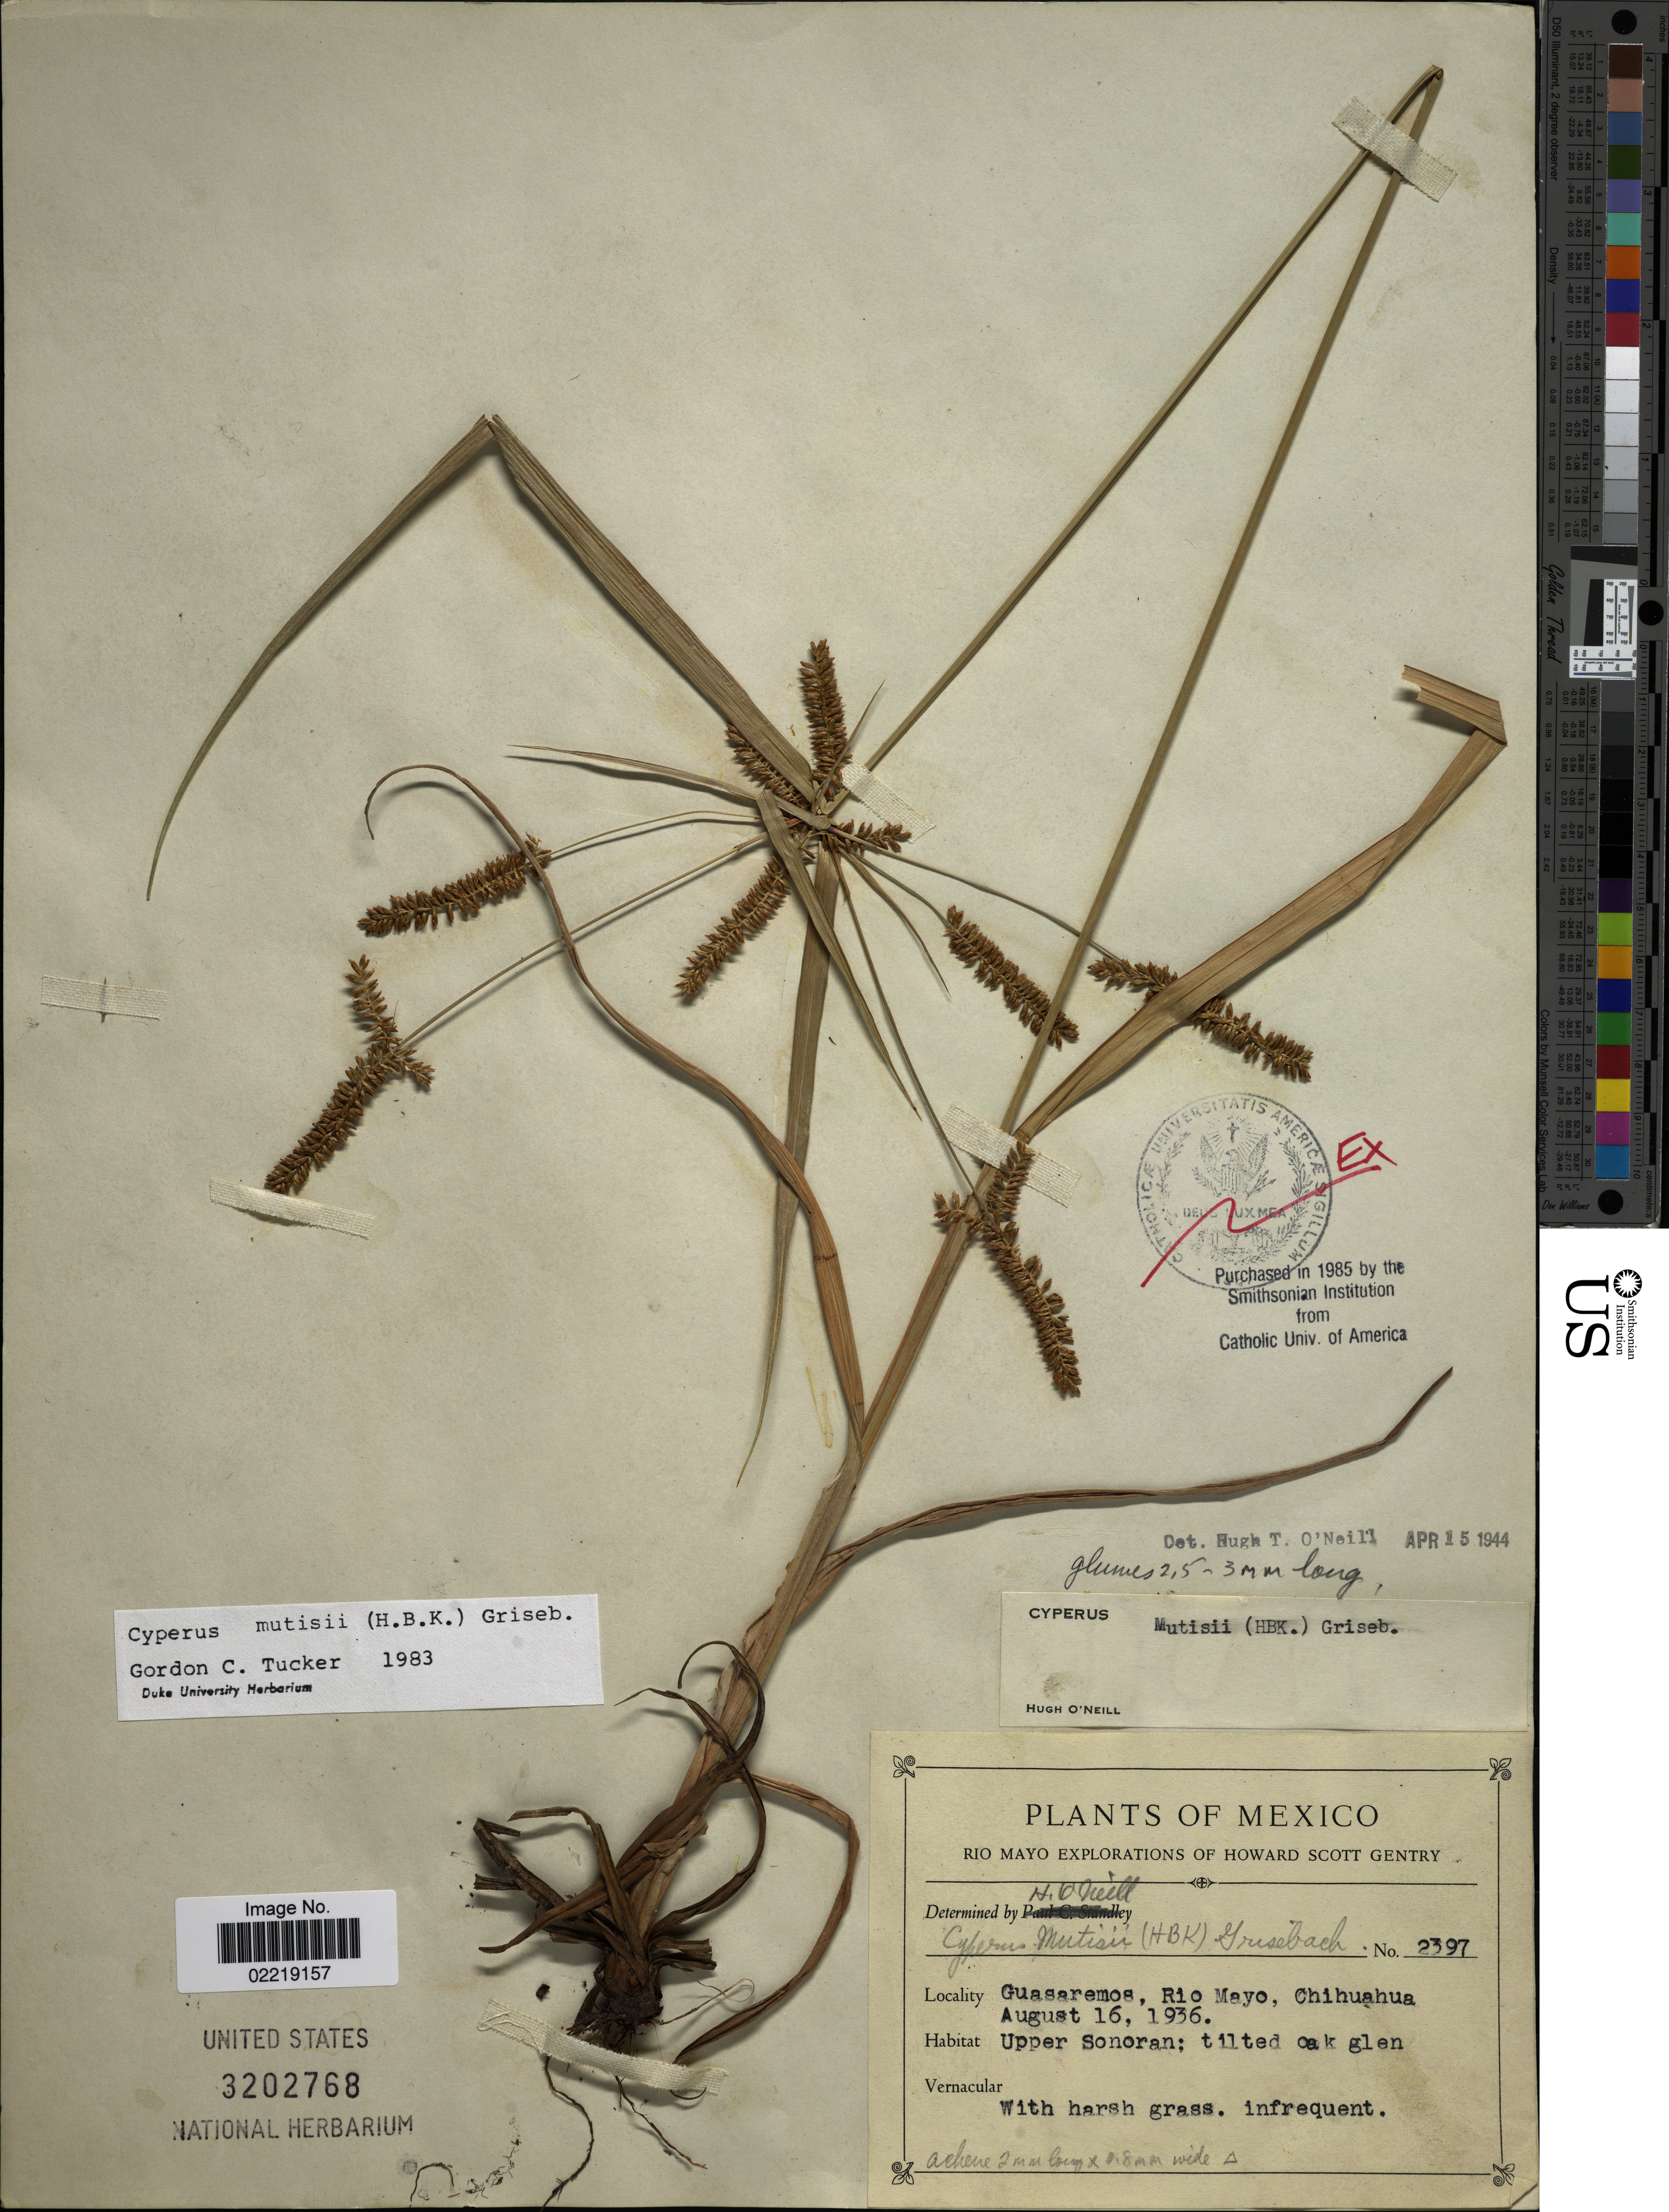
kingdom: Plantae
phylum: Tracheophyta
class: Liliopsida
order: Poales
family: Cyperaceae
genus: Cyperus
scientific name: Cyperus mutisii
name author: (Kunth) Andersson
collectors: H. S. Gentry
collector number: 2397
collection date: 1936-08-16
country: Mexico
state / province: Chihuahua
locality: Guasaremos, Rio Mayo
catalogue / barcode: US 3202768